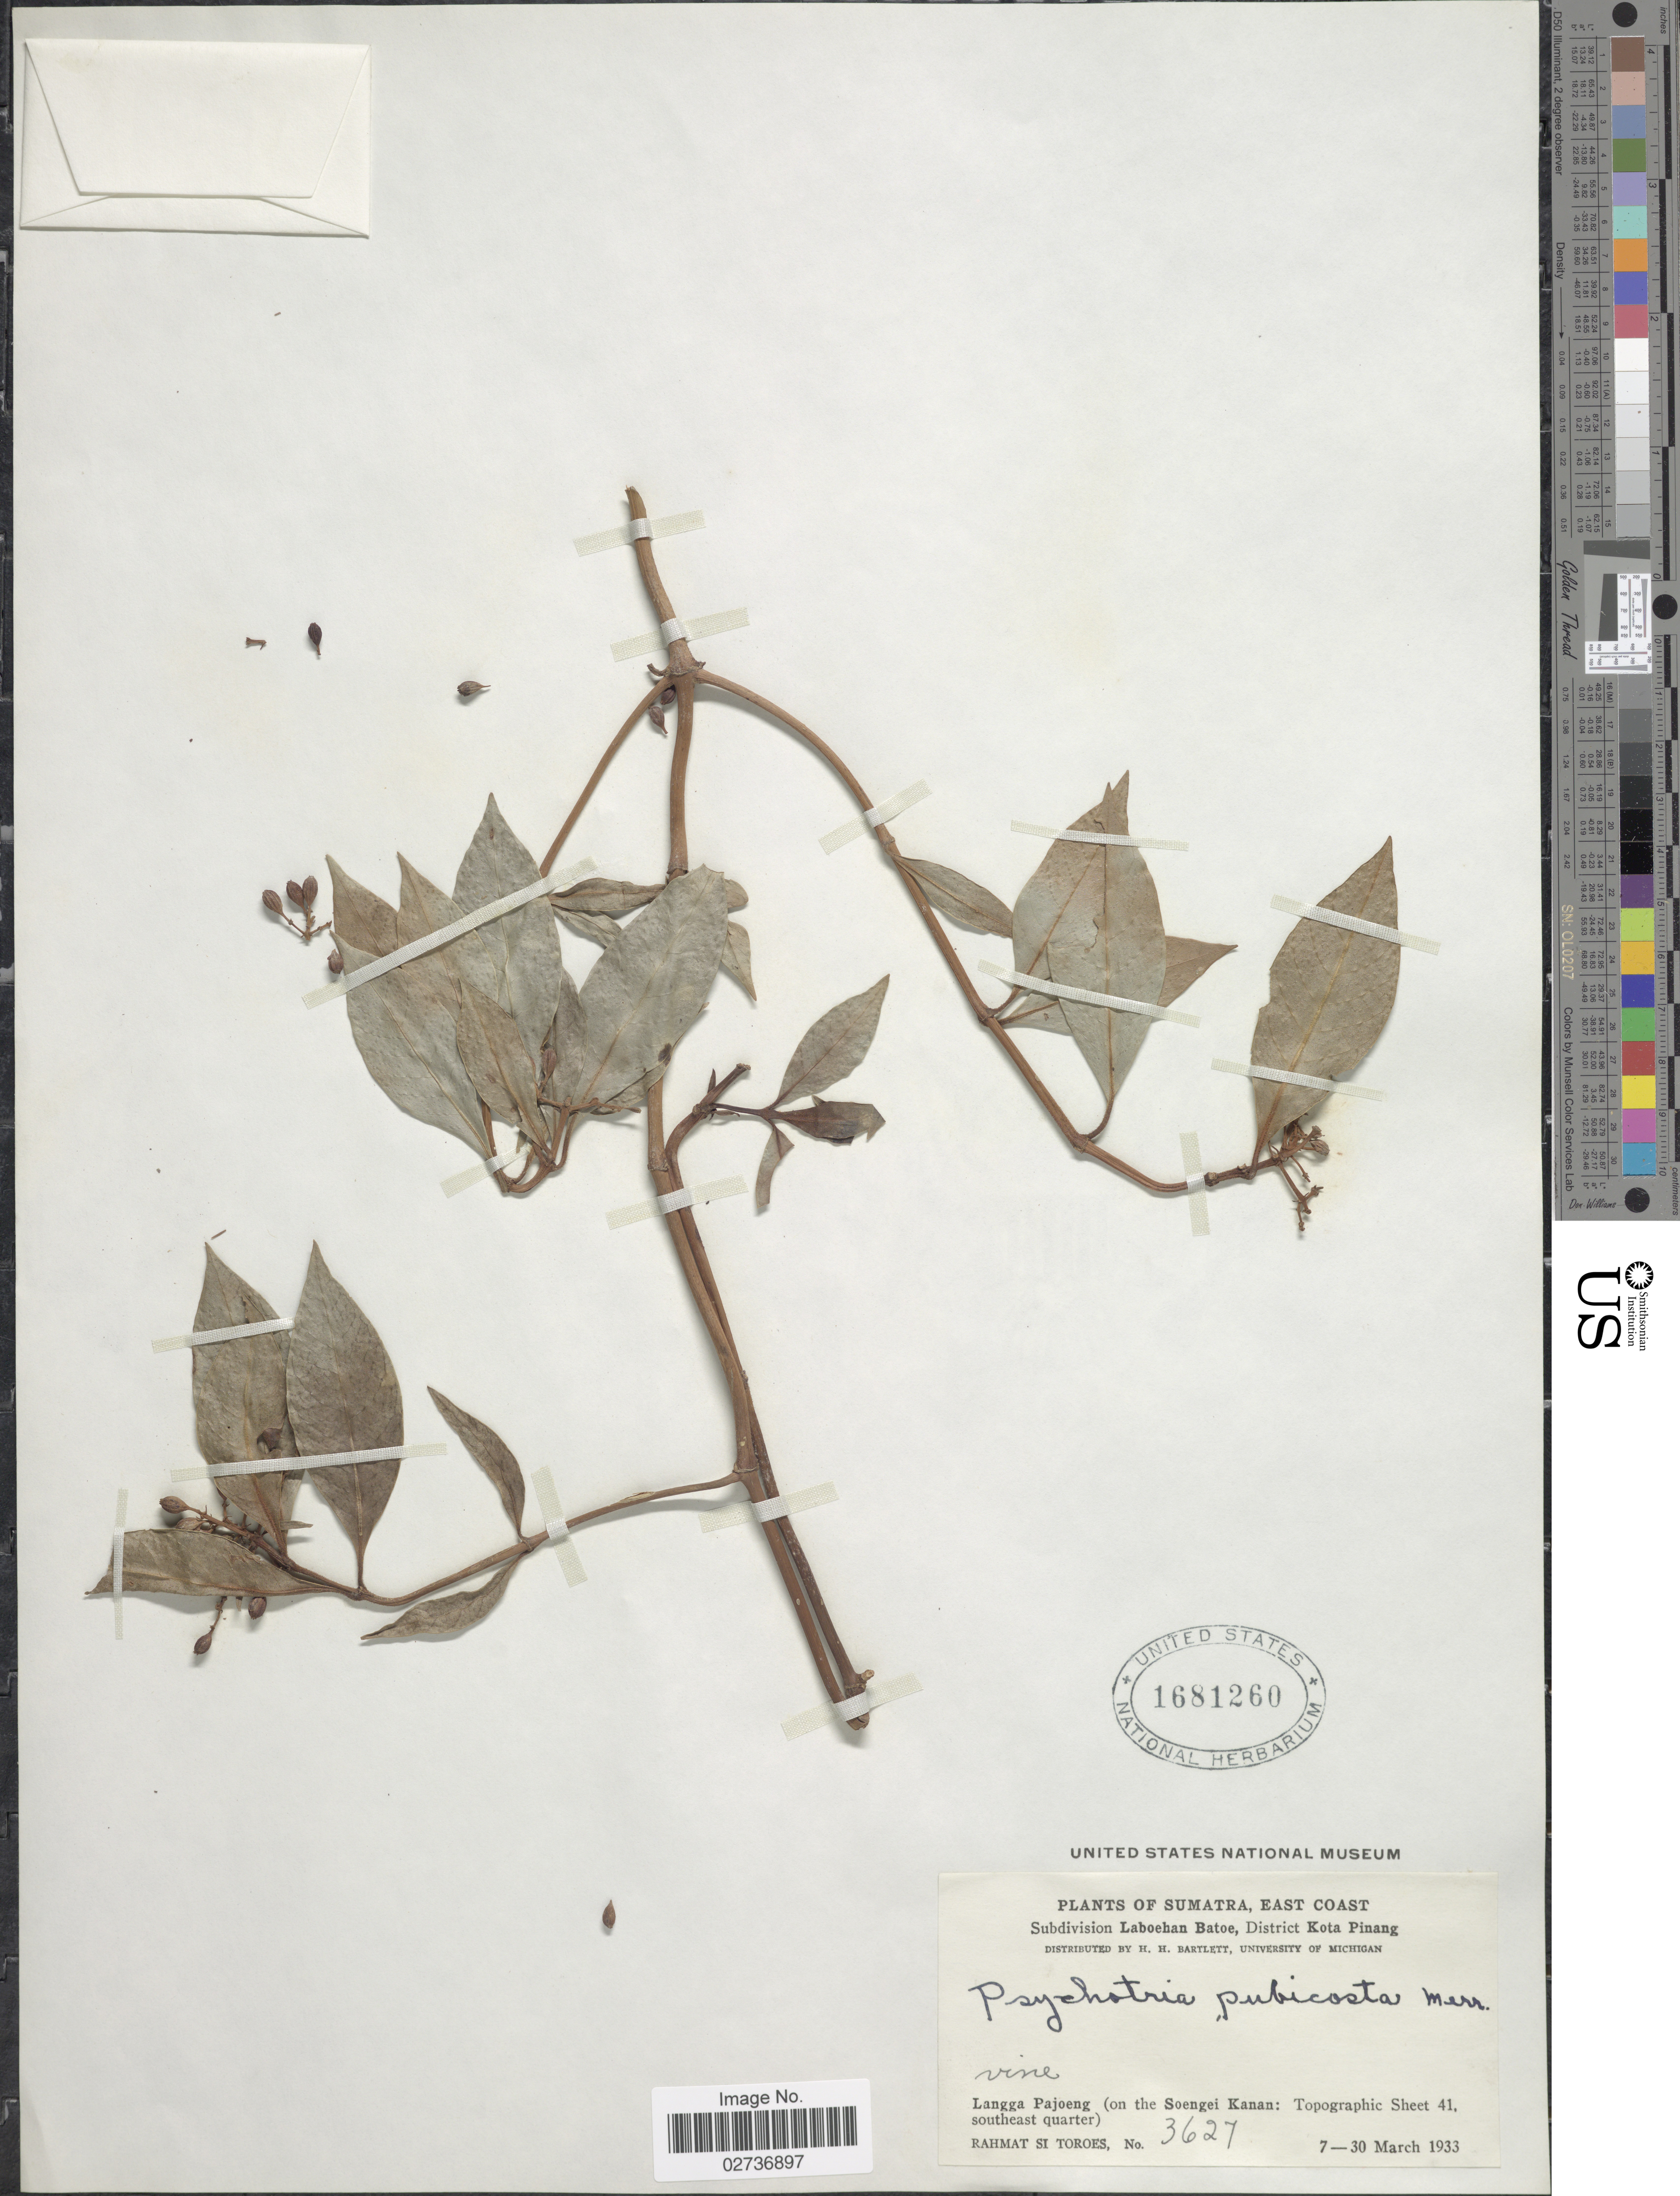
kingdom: Plantae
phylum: Tracheophyta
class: Magnoliopsida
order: Gentianales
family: Rubiaceae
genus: Psychotria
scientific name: Psychotria pubicosta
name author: Merr.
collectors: Rahmat Si Boeea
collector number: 3627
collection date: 1933-03-07/1933-03-30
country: Indonesia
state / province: Sumatra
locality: Sumatra, East Coast. Subdivision Laboehan Batoe, District Kota Pinang. Langga Pajoeng (on the Soengei Kanan: Topographic Sheet 41, southeast quarter)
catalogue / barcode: US 1681260